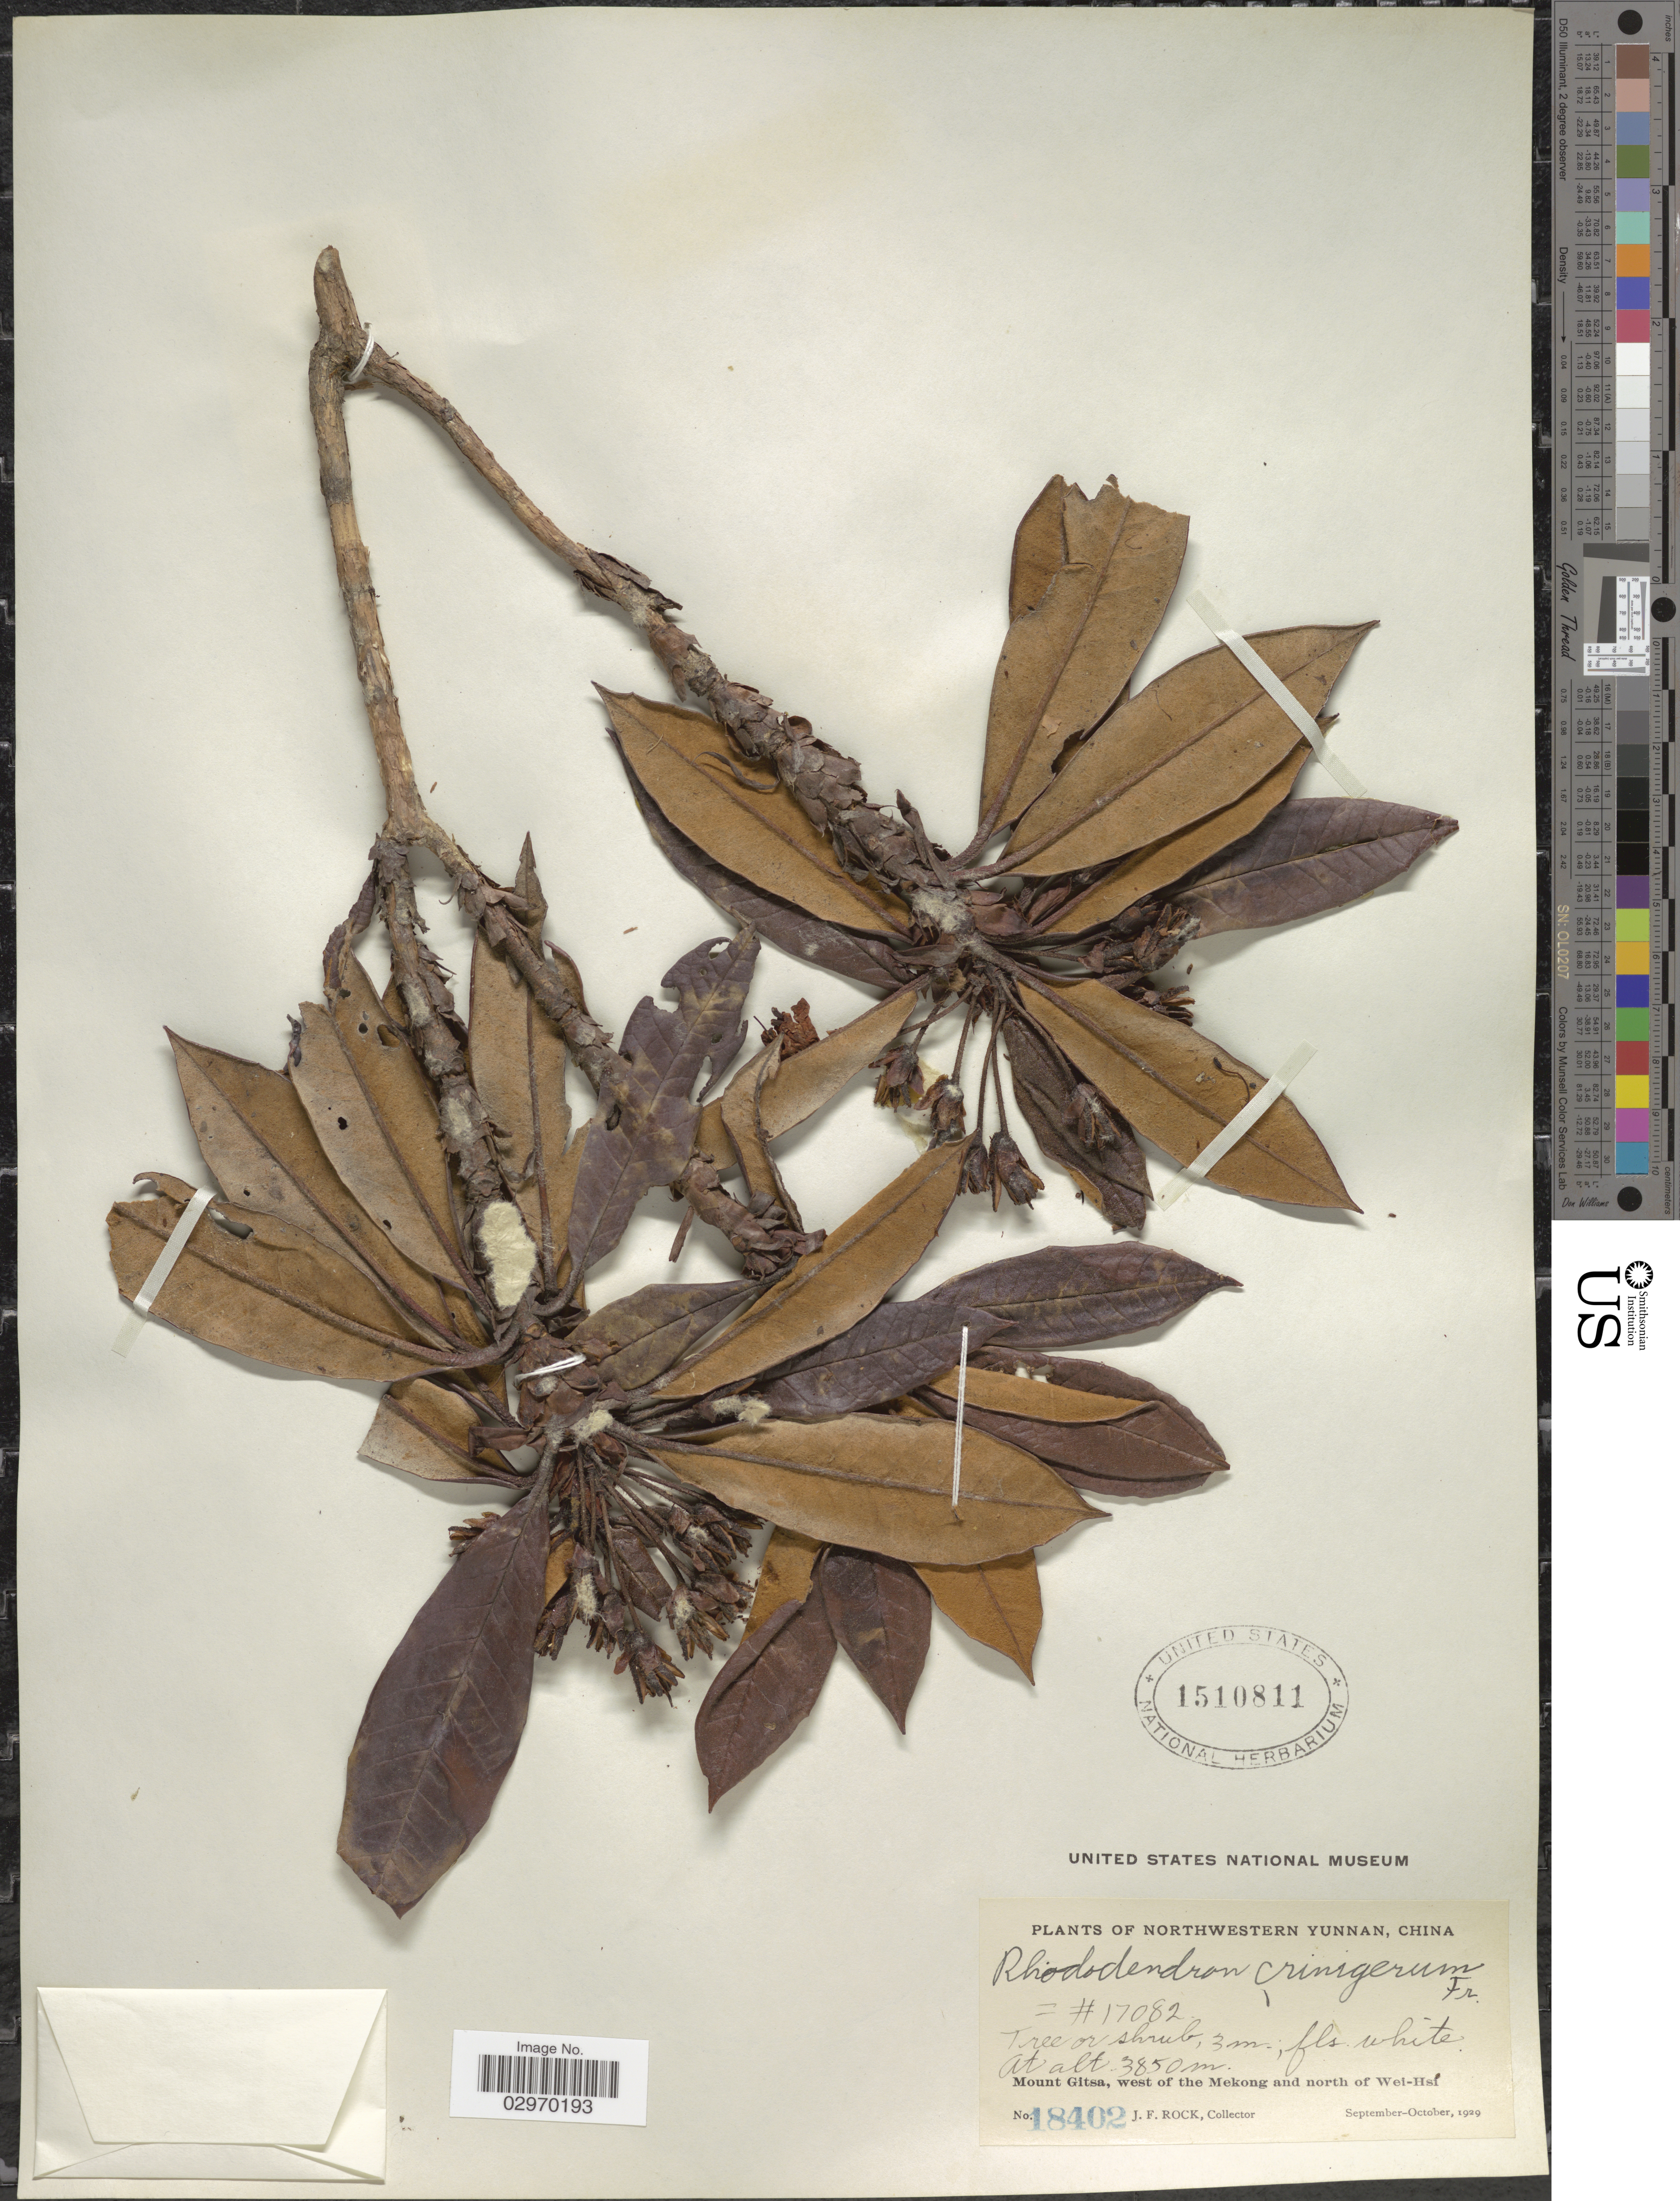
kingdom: Plantae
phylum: Tracheophyta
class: Magnoliopsida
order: Ericales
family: Ericaceae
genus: Rhododendron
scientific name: Rhododendron crinigerum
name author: Franch.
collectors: J. Rock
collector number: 18402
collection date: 1929-09/1929-10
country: China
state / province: Yunnan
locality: Northwestern Yunnan. Mount Gitsa, west of the Mekong and north of Wei-Hsi.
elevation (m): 3850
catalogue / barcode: US 1510811